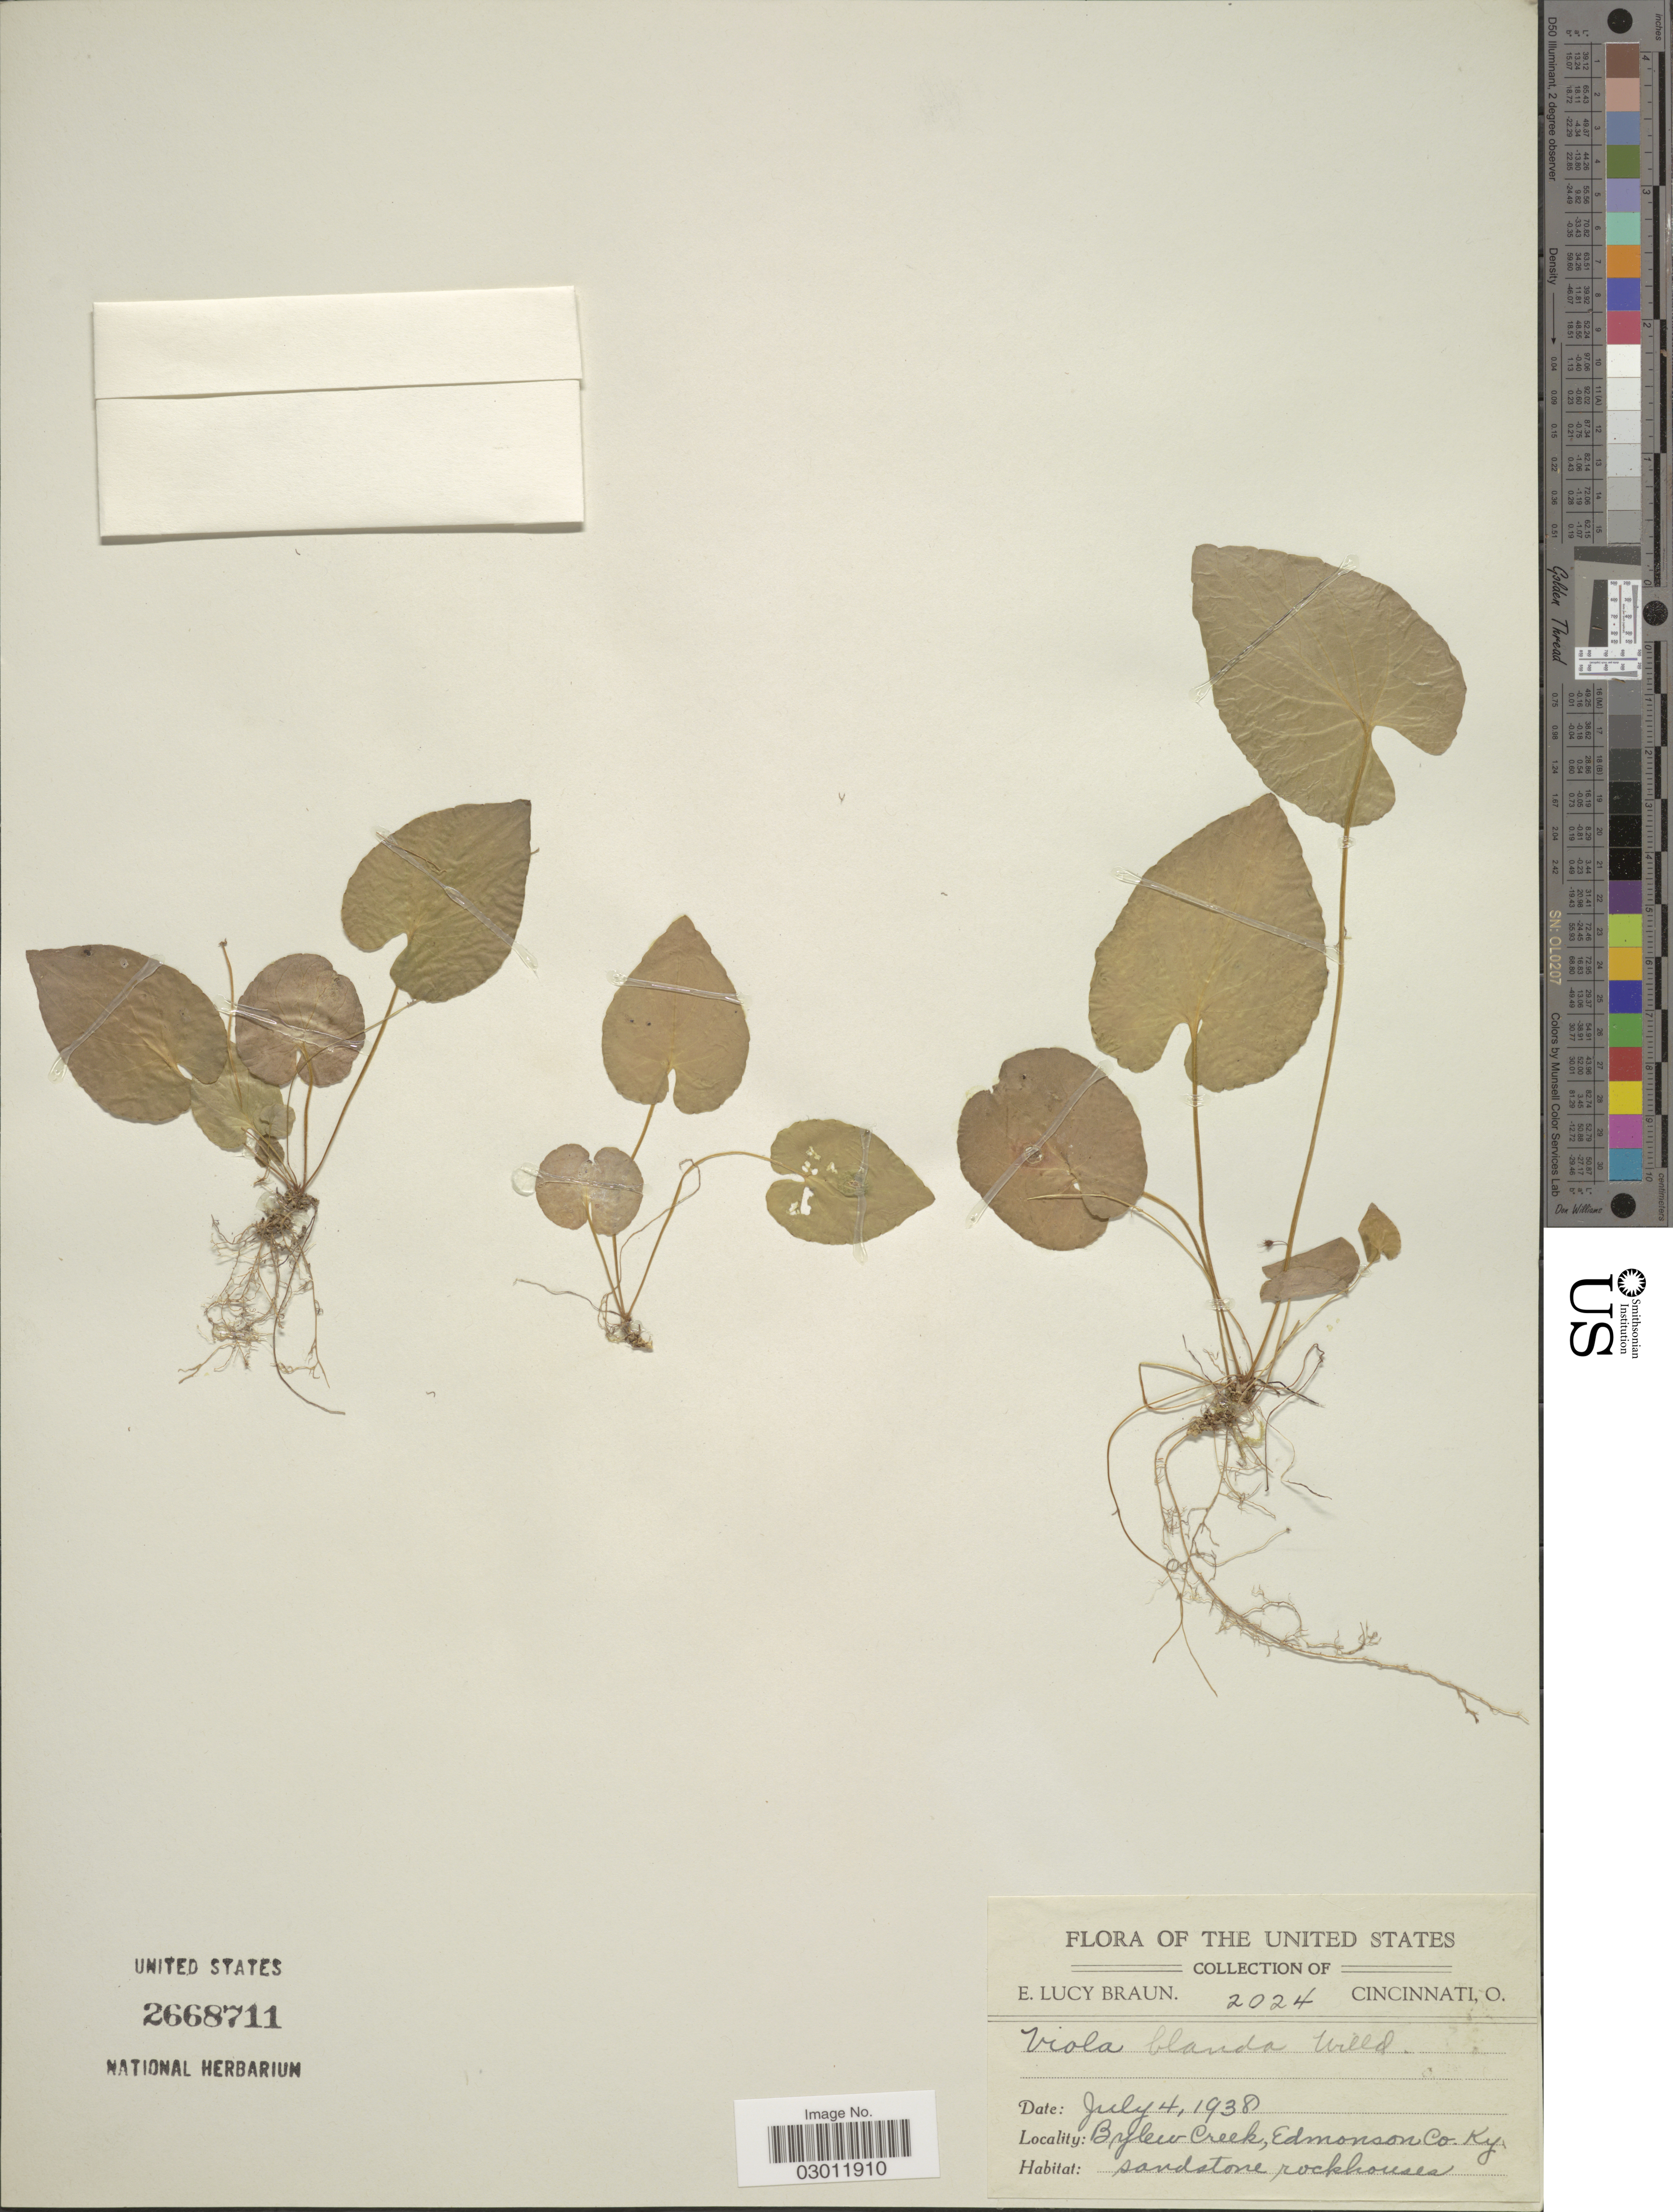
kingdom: Plantae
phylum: Tracheophyta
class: Magnoliopsida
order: Malpighiales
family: Violaceae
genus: Viola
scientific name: Viola blanda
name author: Willd.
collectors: E. L. Braun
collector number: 2024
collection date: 1938-07-04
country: United States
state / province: Kentucky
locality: Bylew Creek, Edmonson Co. Ky.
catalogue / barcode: US 2668711